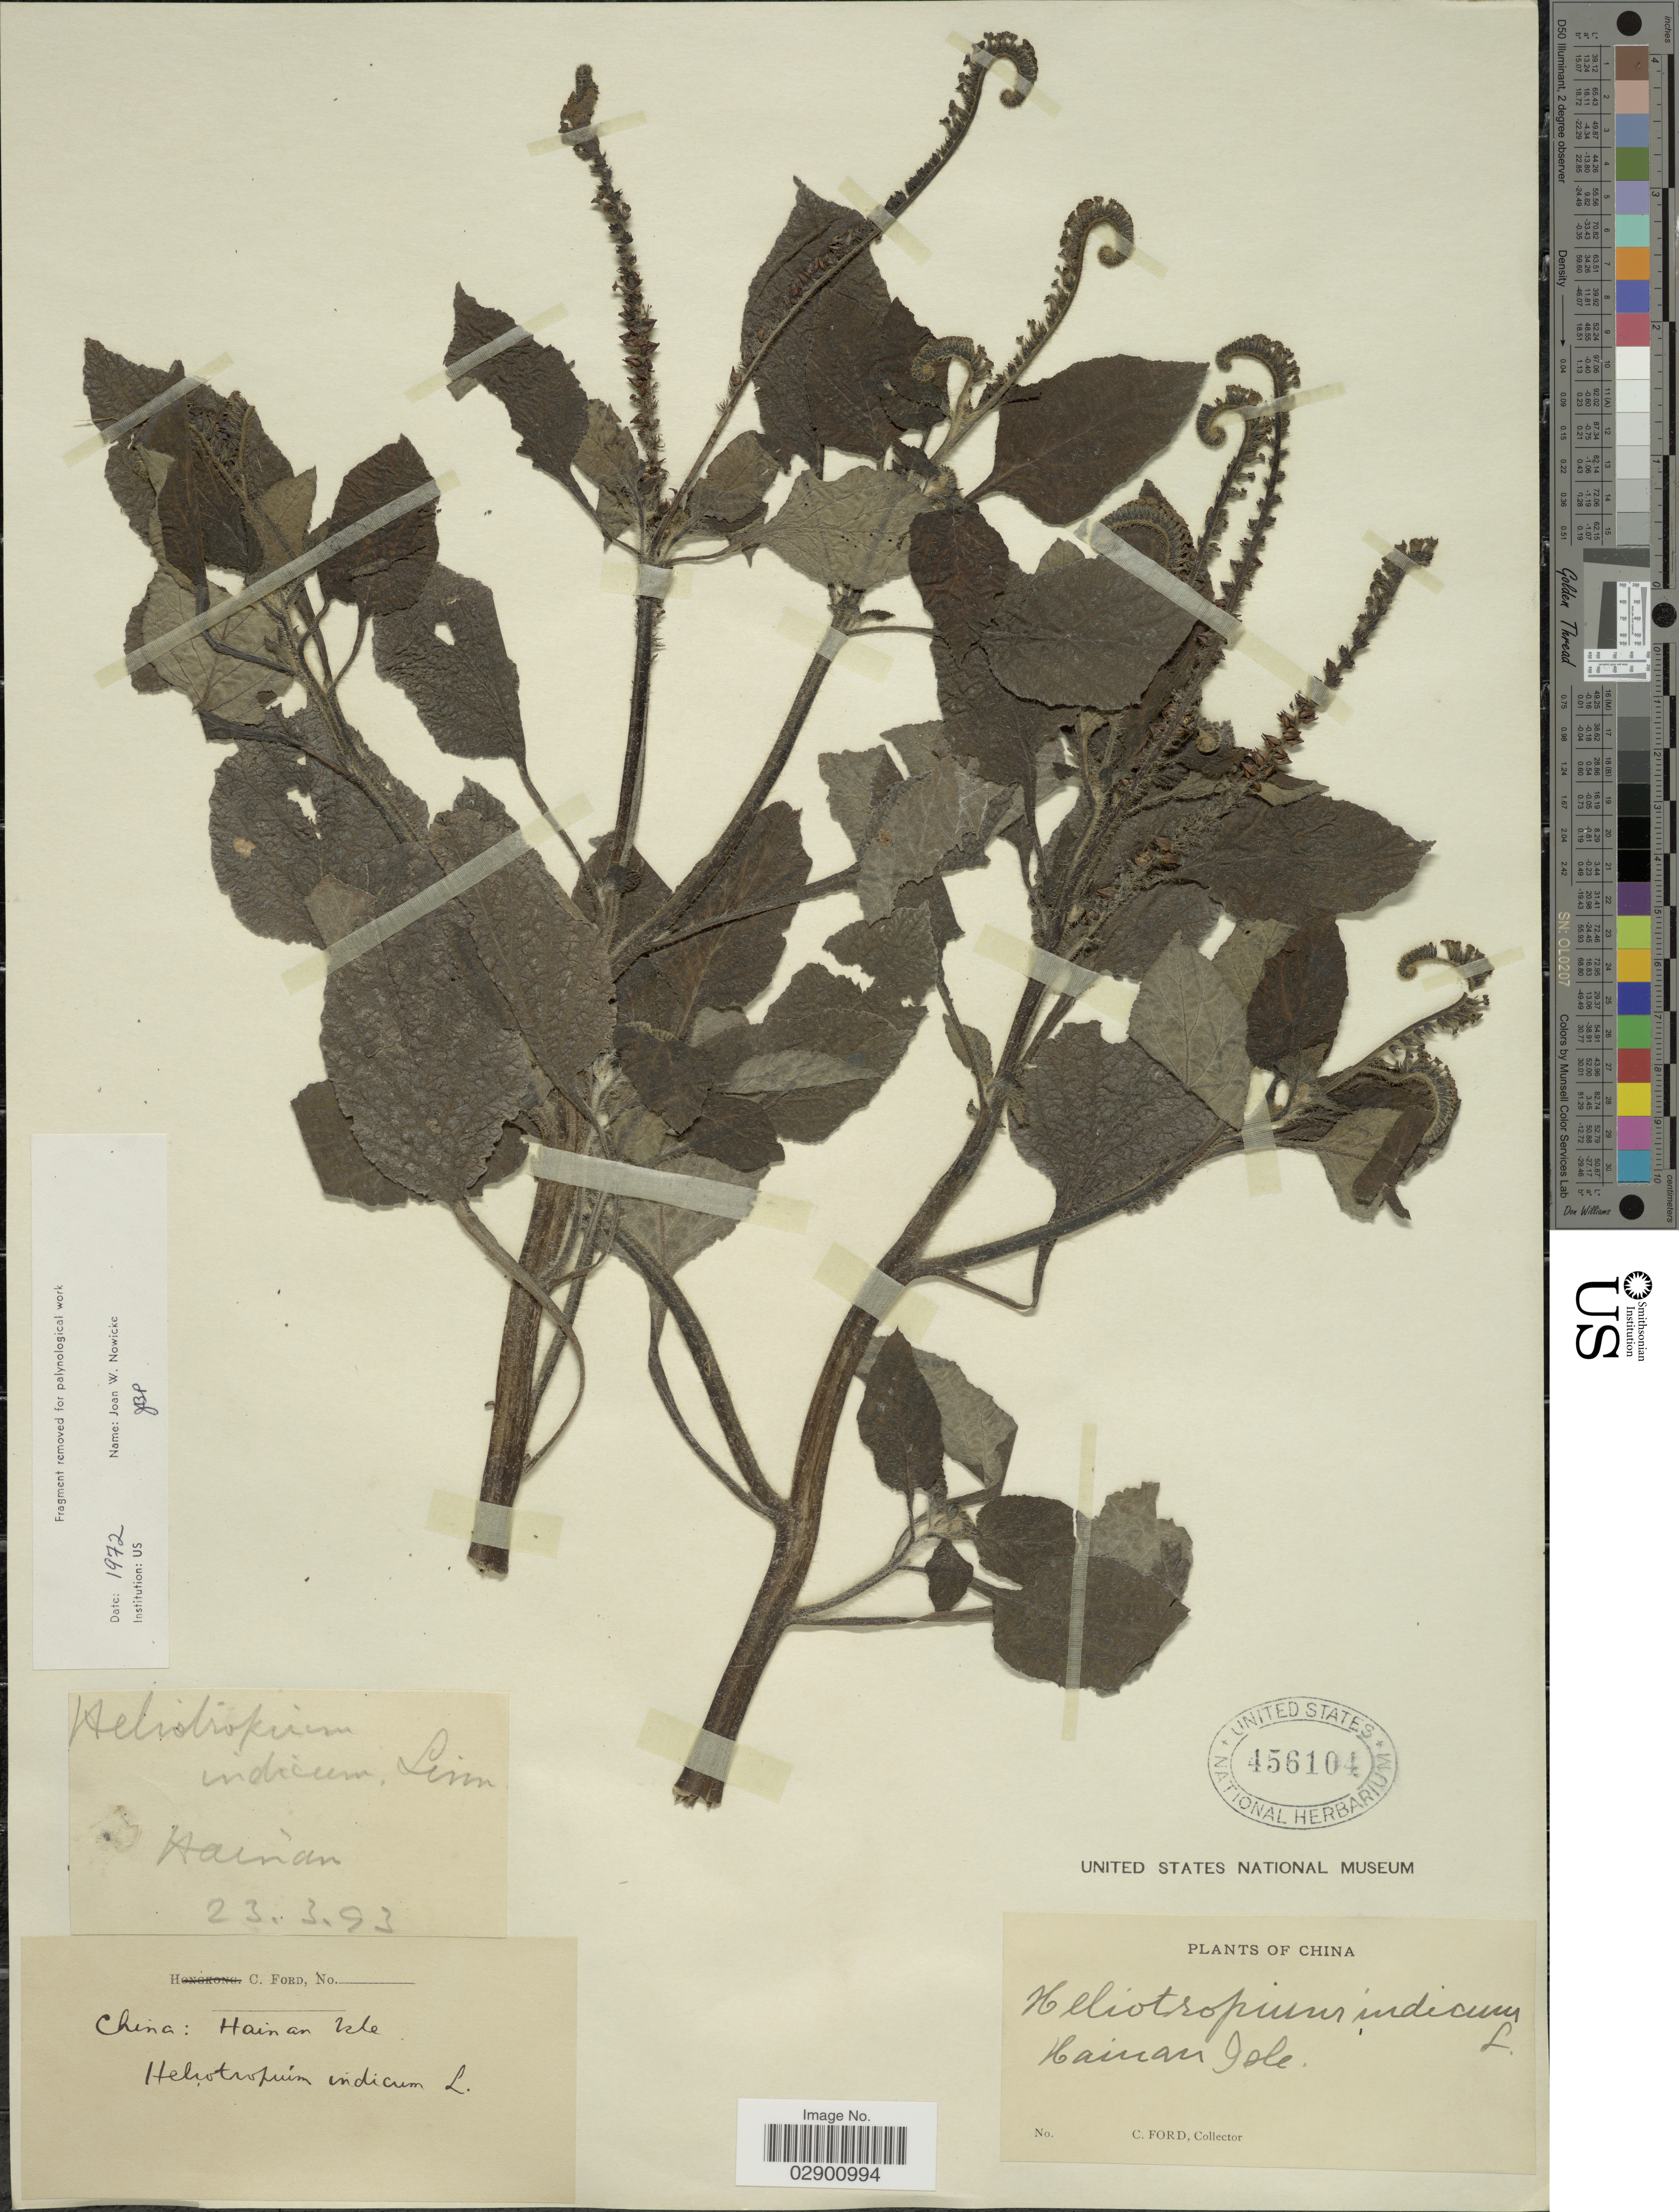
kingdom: Plantae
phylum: Tracheophyta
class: Magnoliopsida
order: Boraginales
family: Heliotropiaceae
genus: Heliotropium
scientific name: Heliotropium indicum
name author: L.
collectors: C. Ford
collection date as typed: Transcribed d/m/y: 23/3/93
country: China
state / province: Hainan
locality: Hainan Isle.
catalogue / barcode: US 456104